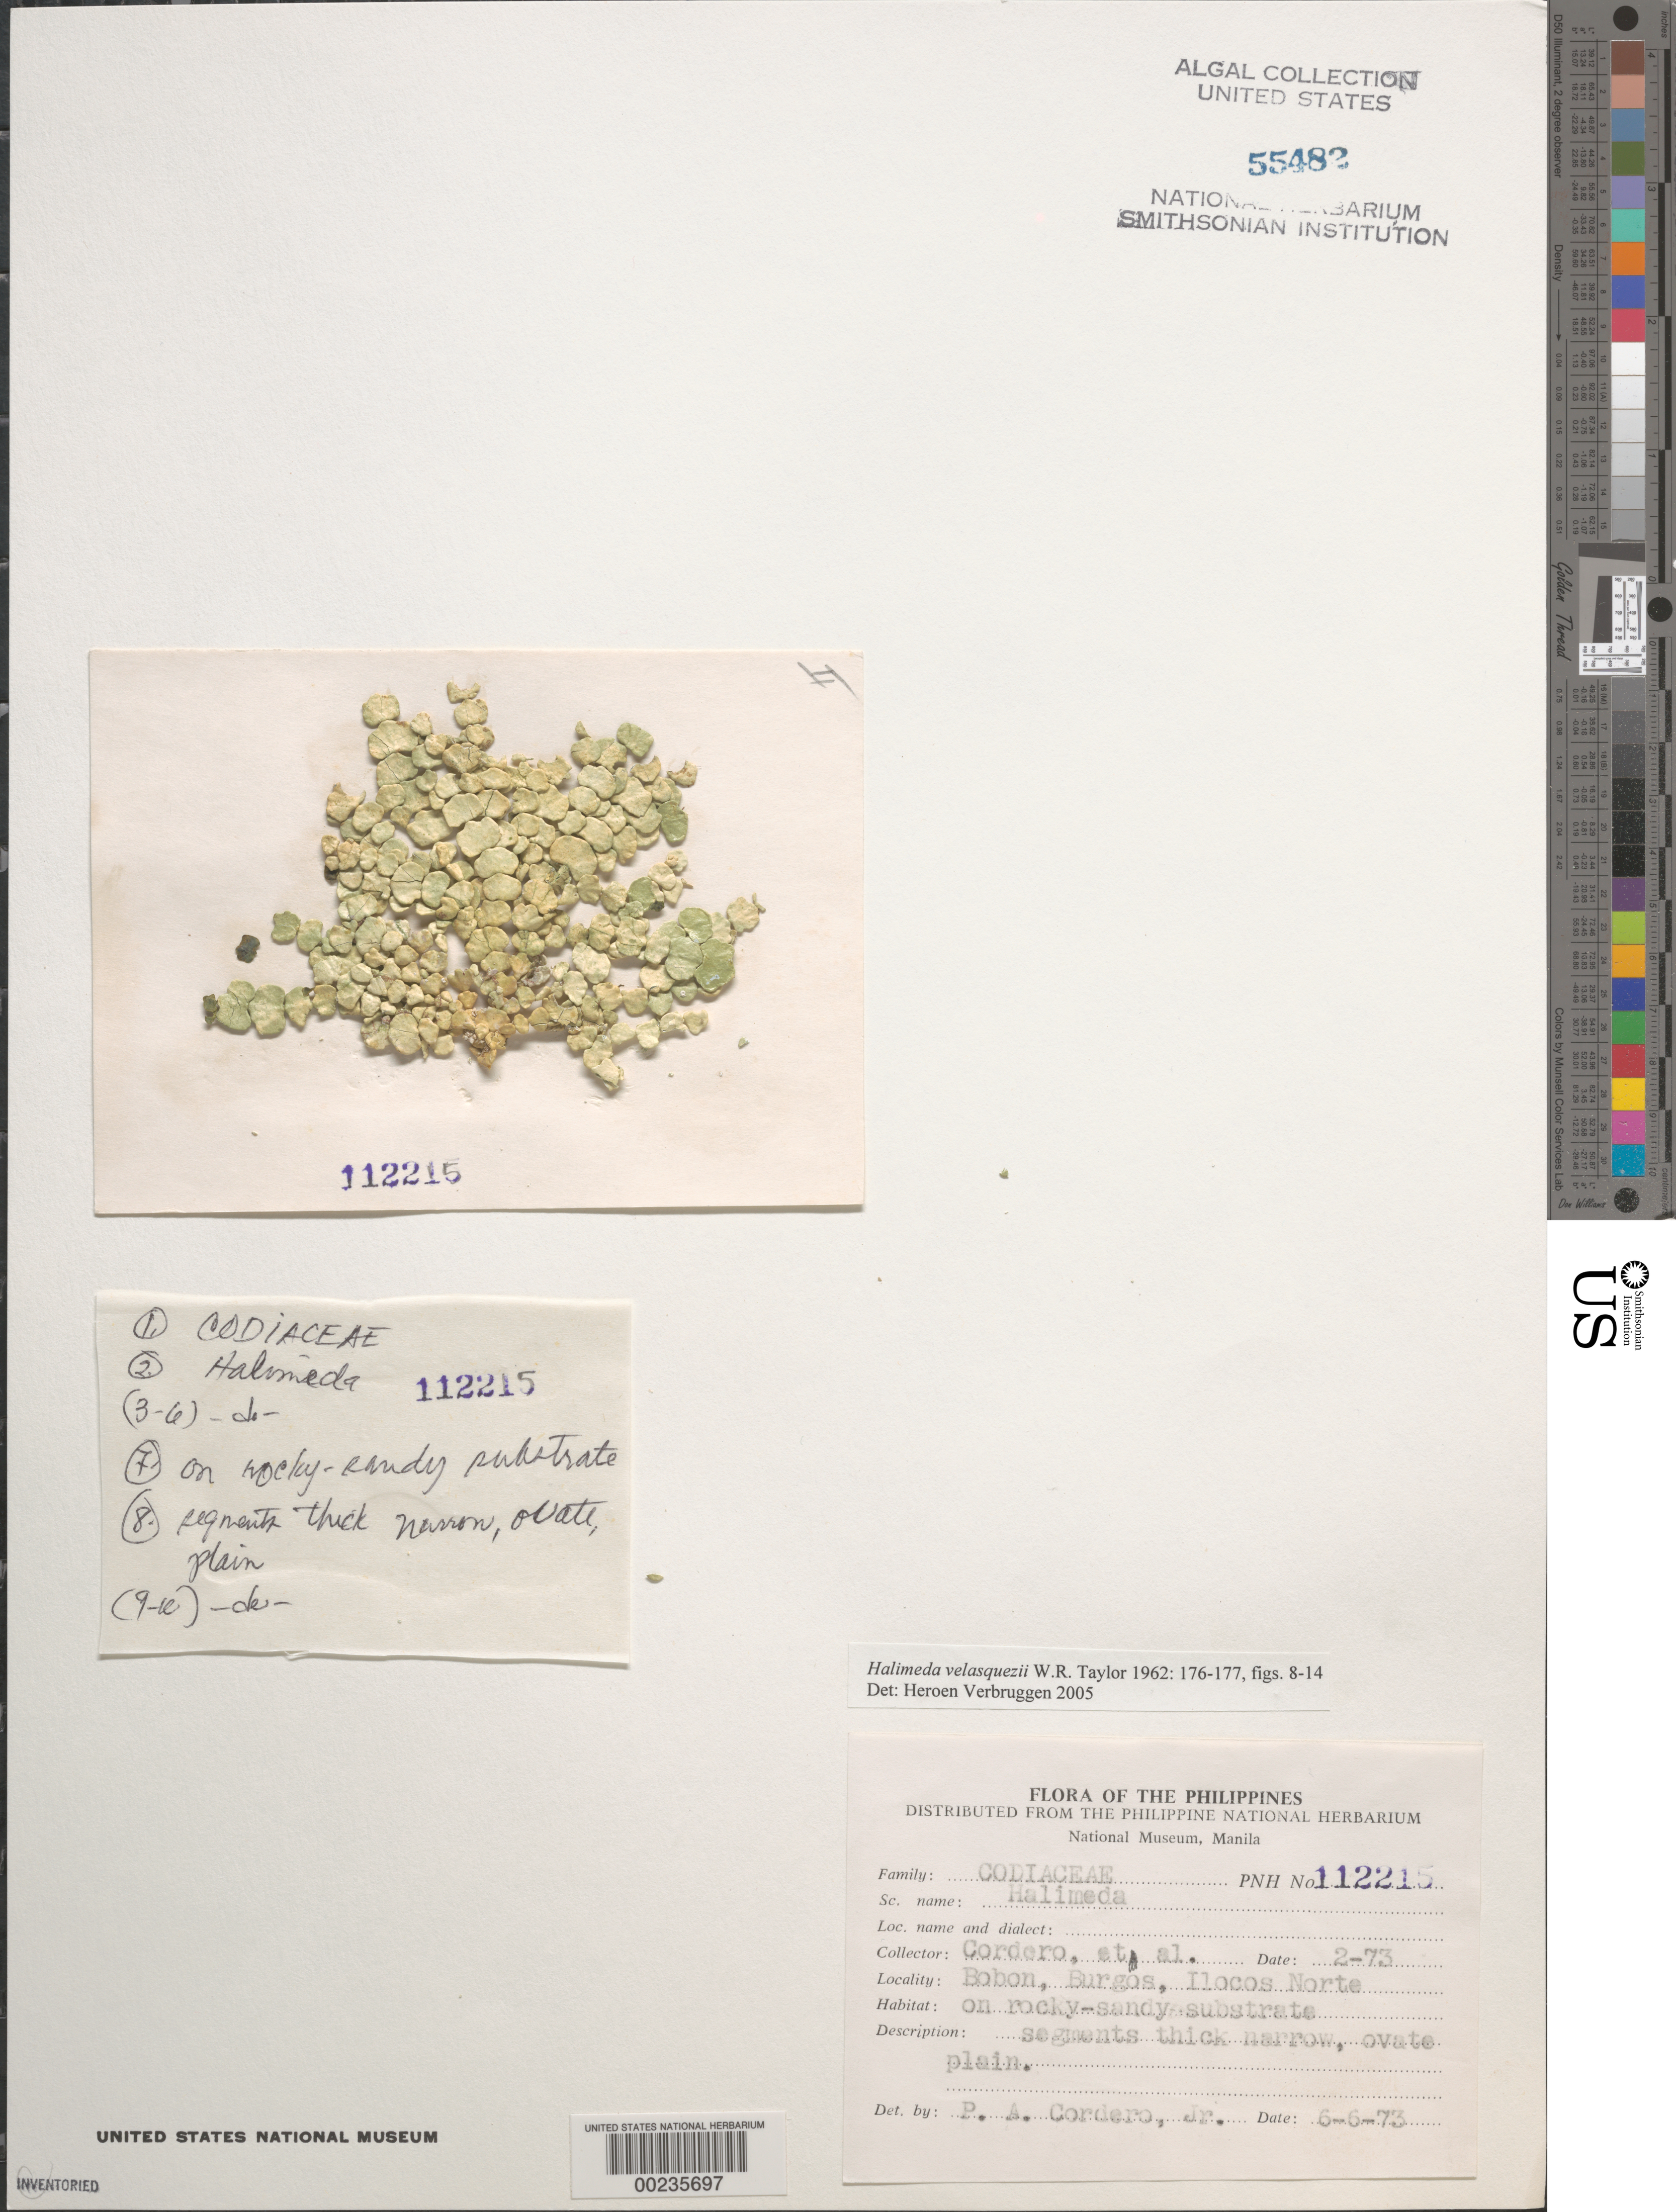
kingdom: Plantae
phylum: Chlorophyta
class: Ulvophyceae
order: Bryopsidales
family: Halimedaceae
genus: Halimeda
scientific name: Halimeda velasquezii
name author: W.R. Taylor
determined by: Verbruggen, H.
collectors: P. A. Cordero et al.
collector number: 112215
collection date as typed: Feb 1973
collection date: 1973-02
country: Philippines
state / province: Ilocos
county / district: Ilocos Norte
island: Luzon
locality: Bobon, Burgos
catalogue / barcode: US 55482